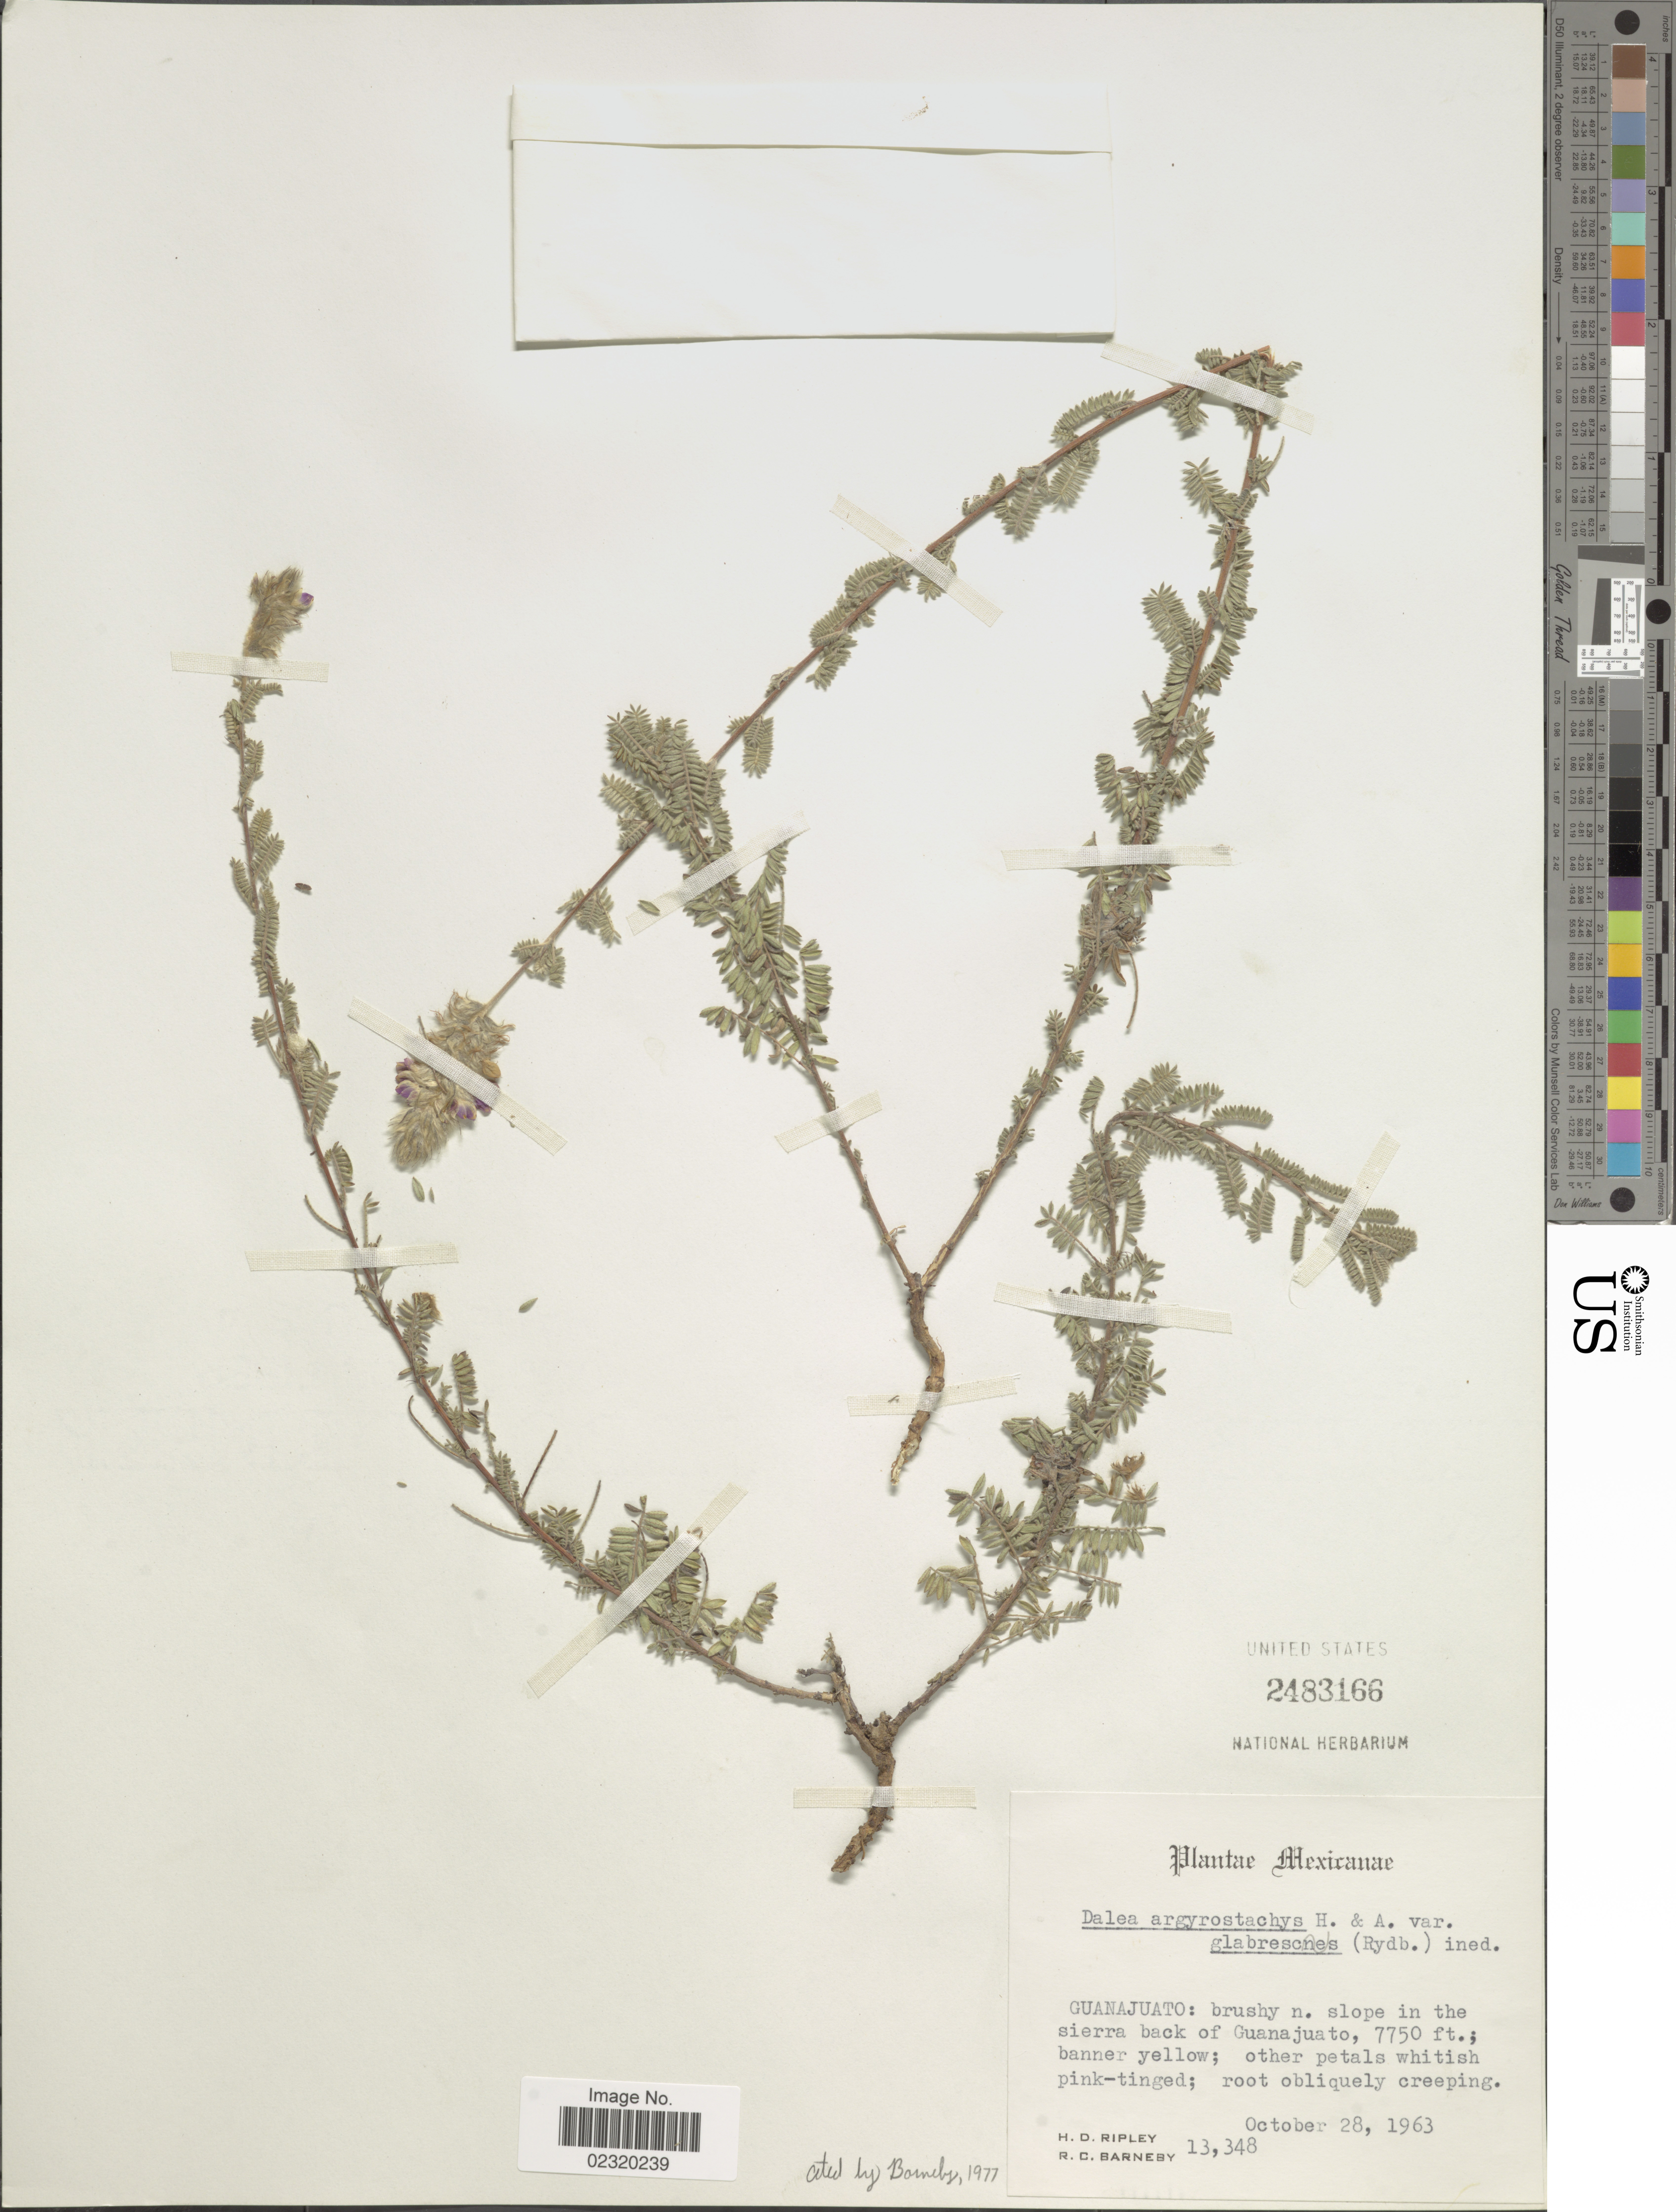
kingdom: Plantae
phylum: Tracheophyta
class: Magnoliopsida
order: Fabales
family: Fabaceae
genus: Dalea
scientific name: Dalea versicolor var. glabrescens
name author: Zucc.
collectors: H. Ripley & R. C. Barneby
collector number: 13348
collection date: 1963-10-28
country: Mexico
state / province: Guanajuato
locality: Brushy n. slope in the sierra back of Guanajuato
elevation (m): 2362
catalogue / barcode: US 2483166